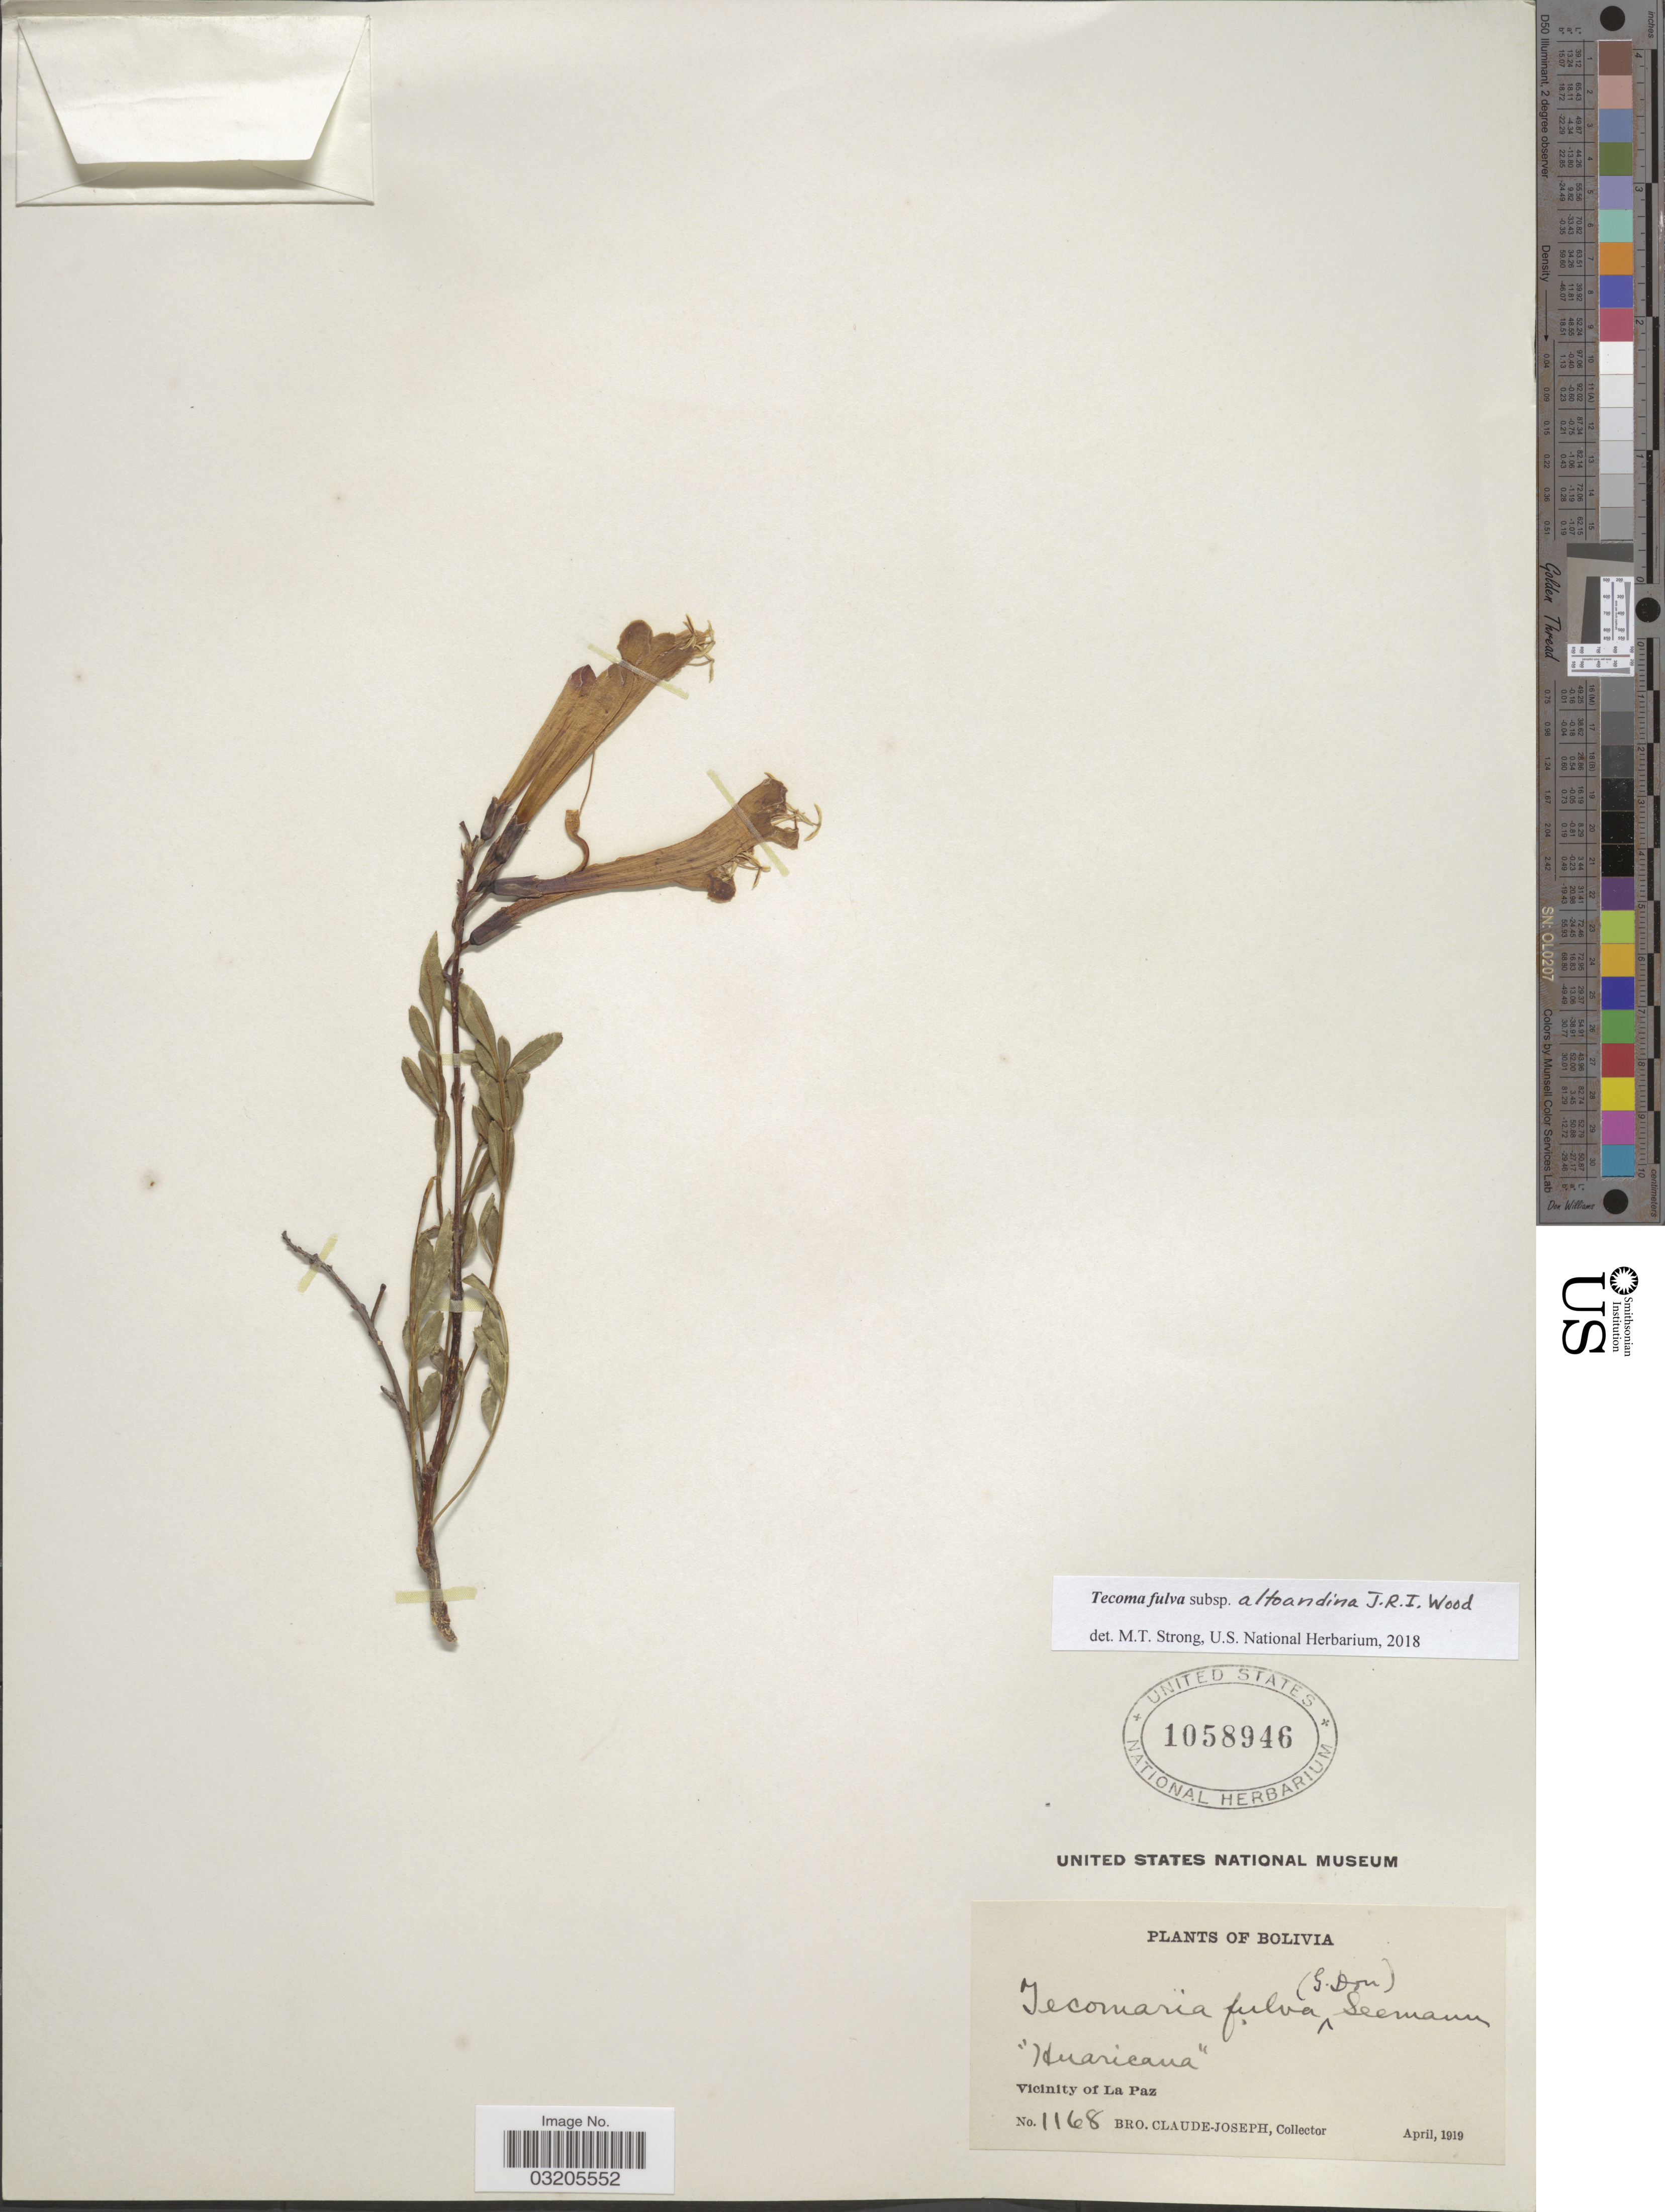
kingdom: Plantae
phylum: Tracheophyta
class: Magnoliopsida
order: Lamiales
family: Bignoniaceae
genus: Tecoma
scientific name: Tecoma fulva subsp. altoandina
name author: J.R.I. Wood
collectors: Bro. Claude-Joseph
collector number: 1168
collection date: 1919-04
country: Bolivia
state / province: La Paz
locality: Vicinity of La Paz.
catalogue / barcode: US 1058946